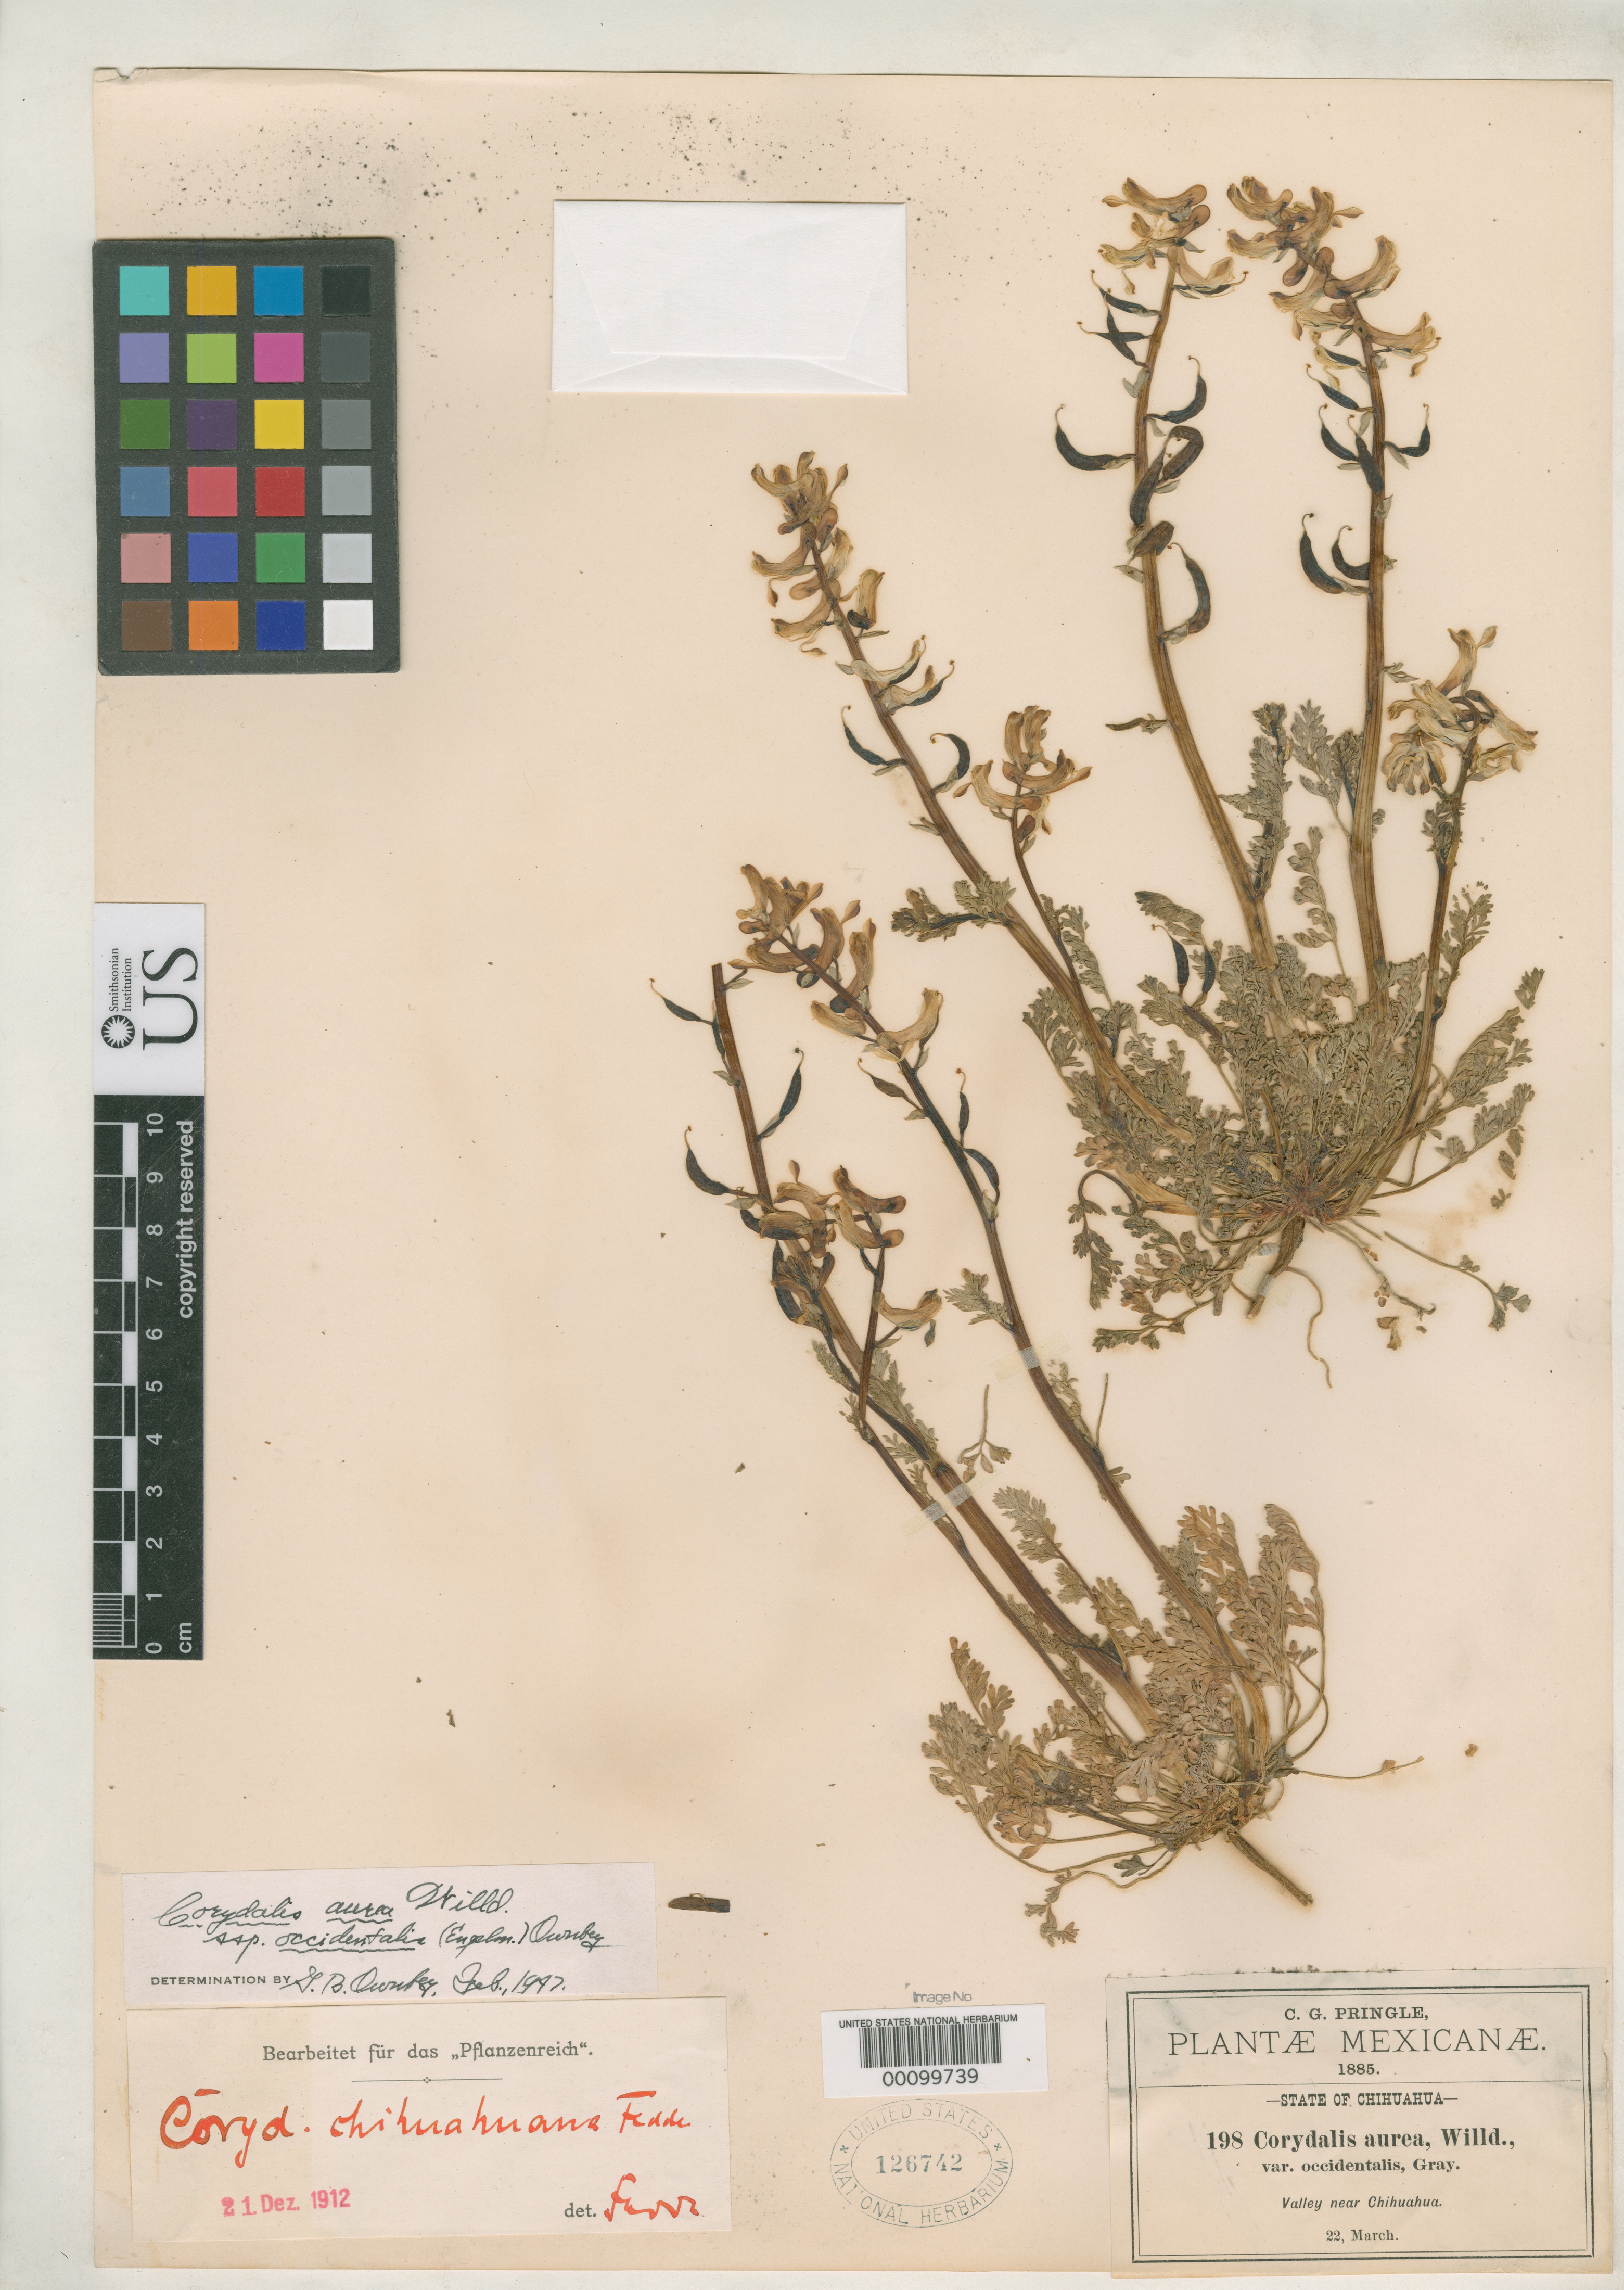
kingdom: Plantae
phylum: Tracheophyta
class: Magnoliopsida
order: Ranunculales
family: Papaveraceae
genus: Corydalis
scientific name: Corydalis chihuahuana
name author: Fedde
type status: Isotype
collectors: C. G. Pringle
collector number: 198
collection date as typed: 22 Mar 1885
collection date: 1885-03-22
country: Mexico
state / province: Chihuahua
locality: Valley near Chihuahua.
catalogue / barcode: US 126742